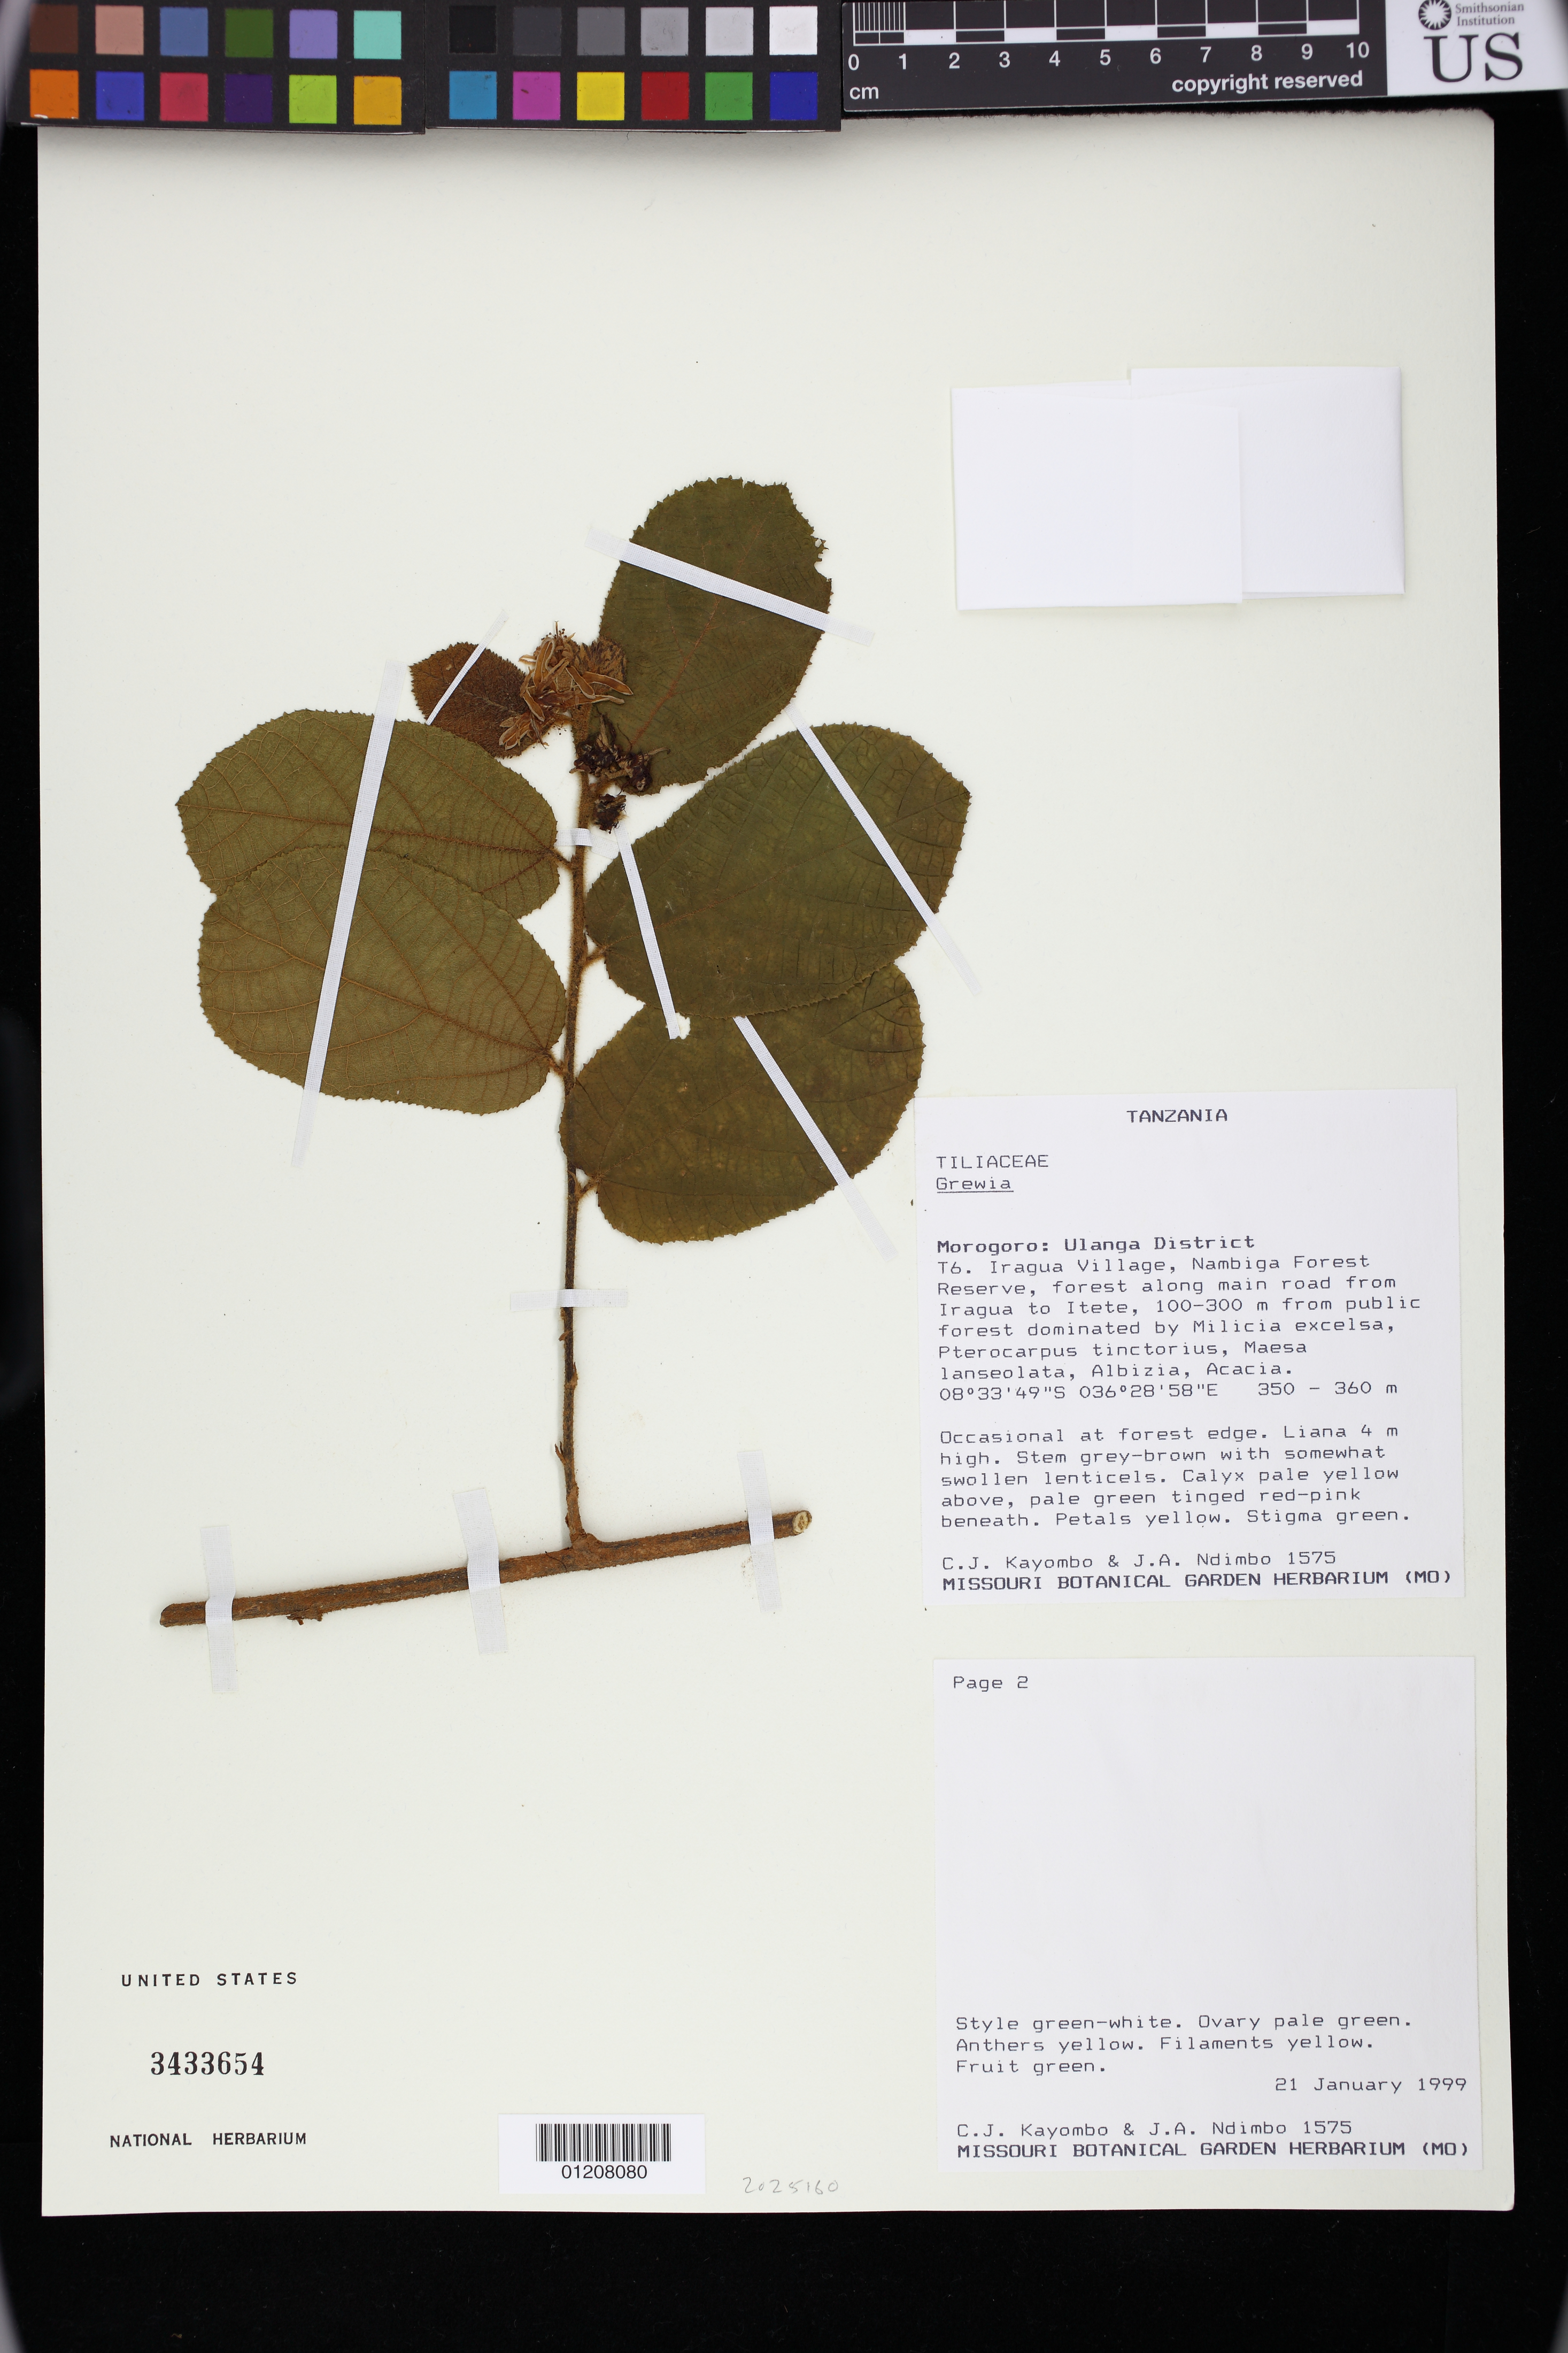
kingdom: Plantae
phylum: Tracheophyta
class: Magnoliopsida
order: Malvales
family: Malvaceae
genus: Grewia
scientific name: Grewia sp.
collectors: J. Ndimbo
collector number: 1575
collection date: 1999-01-21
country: Tanzania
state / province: Morogoro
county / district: Ulanga District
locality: T6. Iragua village, Nambiga Forest Reserve, forest along main road from Iragua to Itete, 100-300 m from public forest dominated by Milicia excelsa, Pterocarpus tinctorius, Maesa lanseolata, Albizia, Acacia.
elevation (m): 350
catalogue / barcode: US 3433654